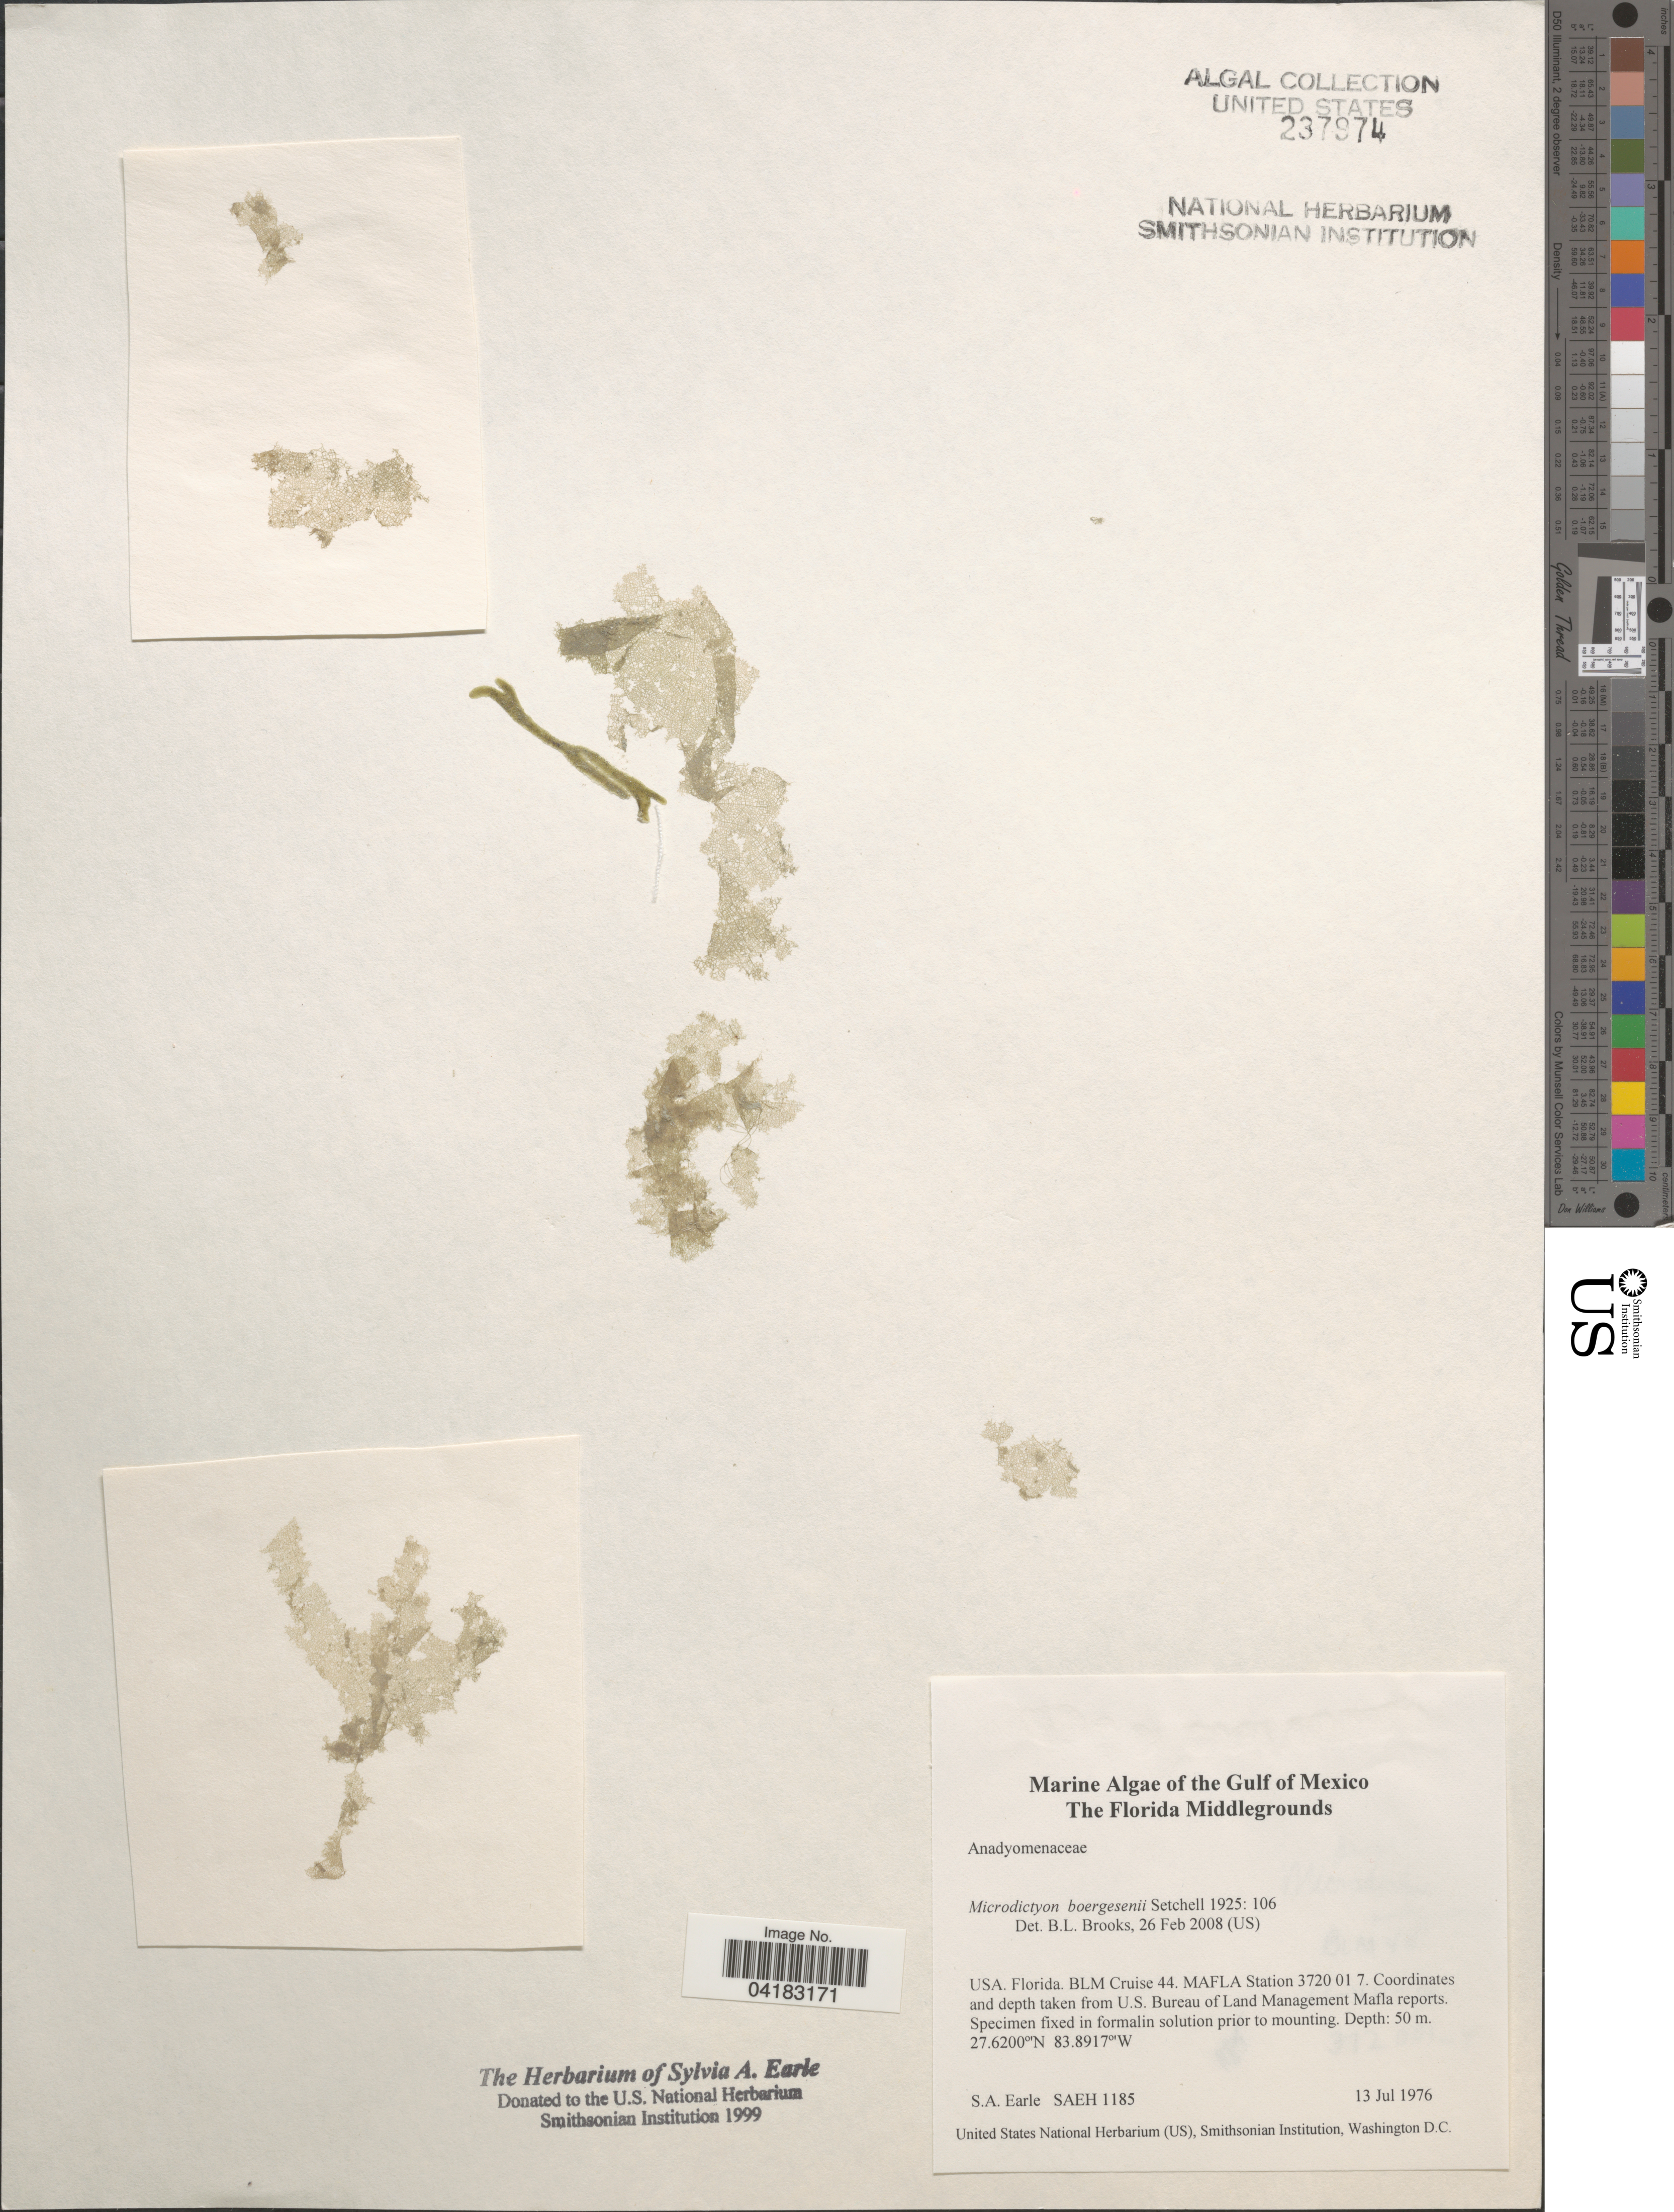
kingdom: Plantae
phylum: Chlorophyta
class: Ulvophyceae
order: Cladophorales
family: Anadyomenaceae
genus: Microdictyon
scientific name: Microdictyon boergesenii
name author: Setch.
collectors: S. A. Earle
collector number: SAEH1185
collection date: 1976-07-13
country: United States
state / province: Florida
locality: Gulf of Mexico. The Florida Middlegrounds. BLM Cruise 44. MAFLA Station 3720 01 7.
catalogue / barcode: US 237974